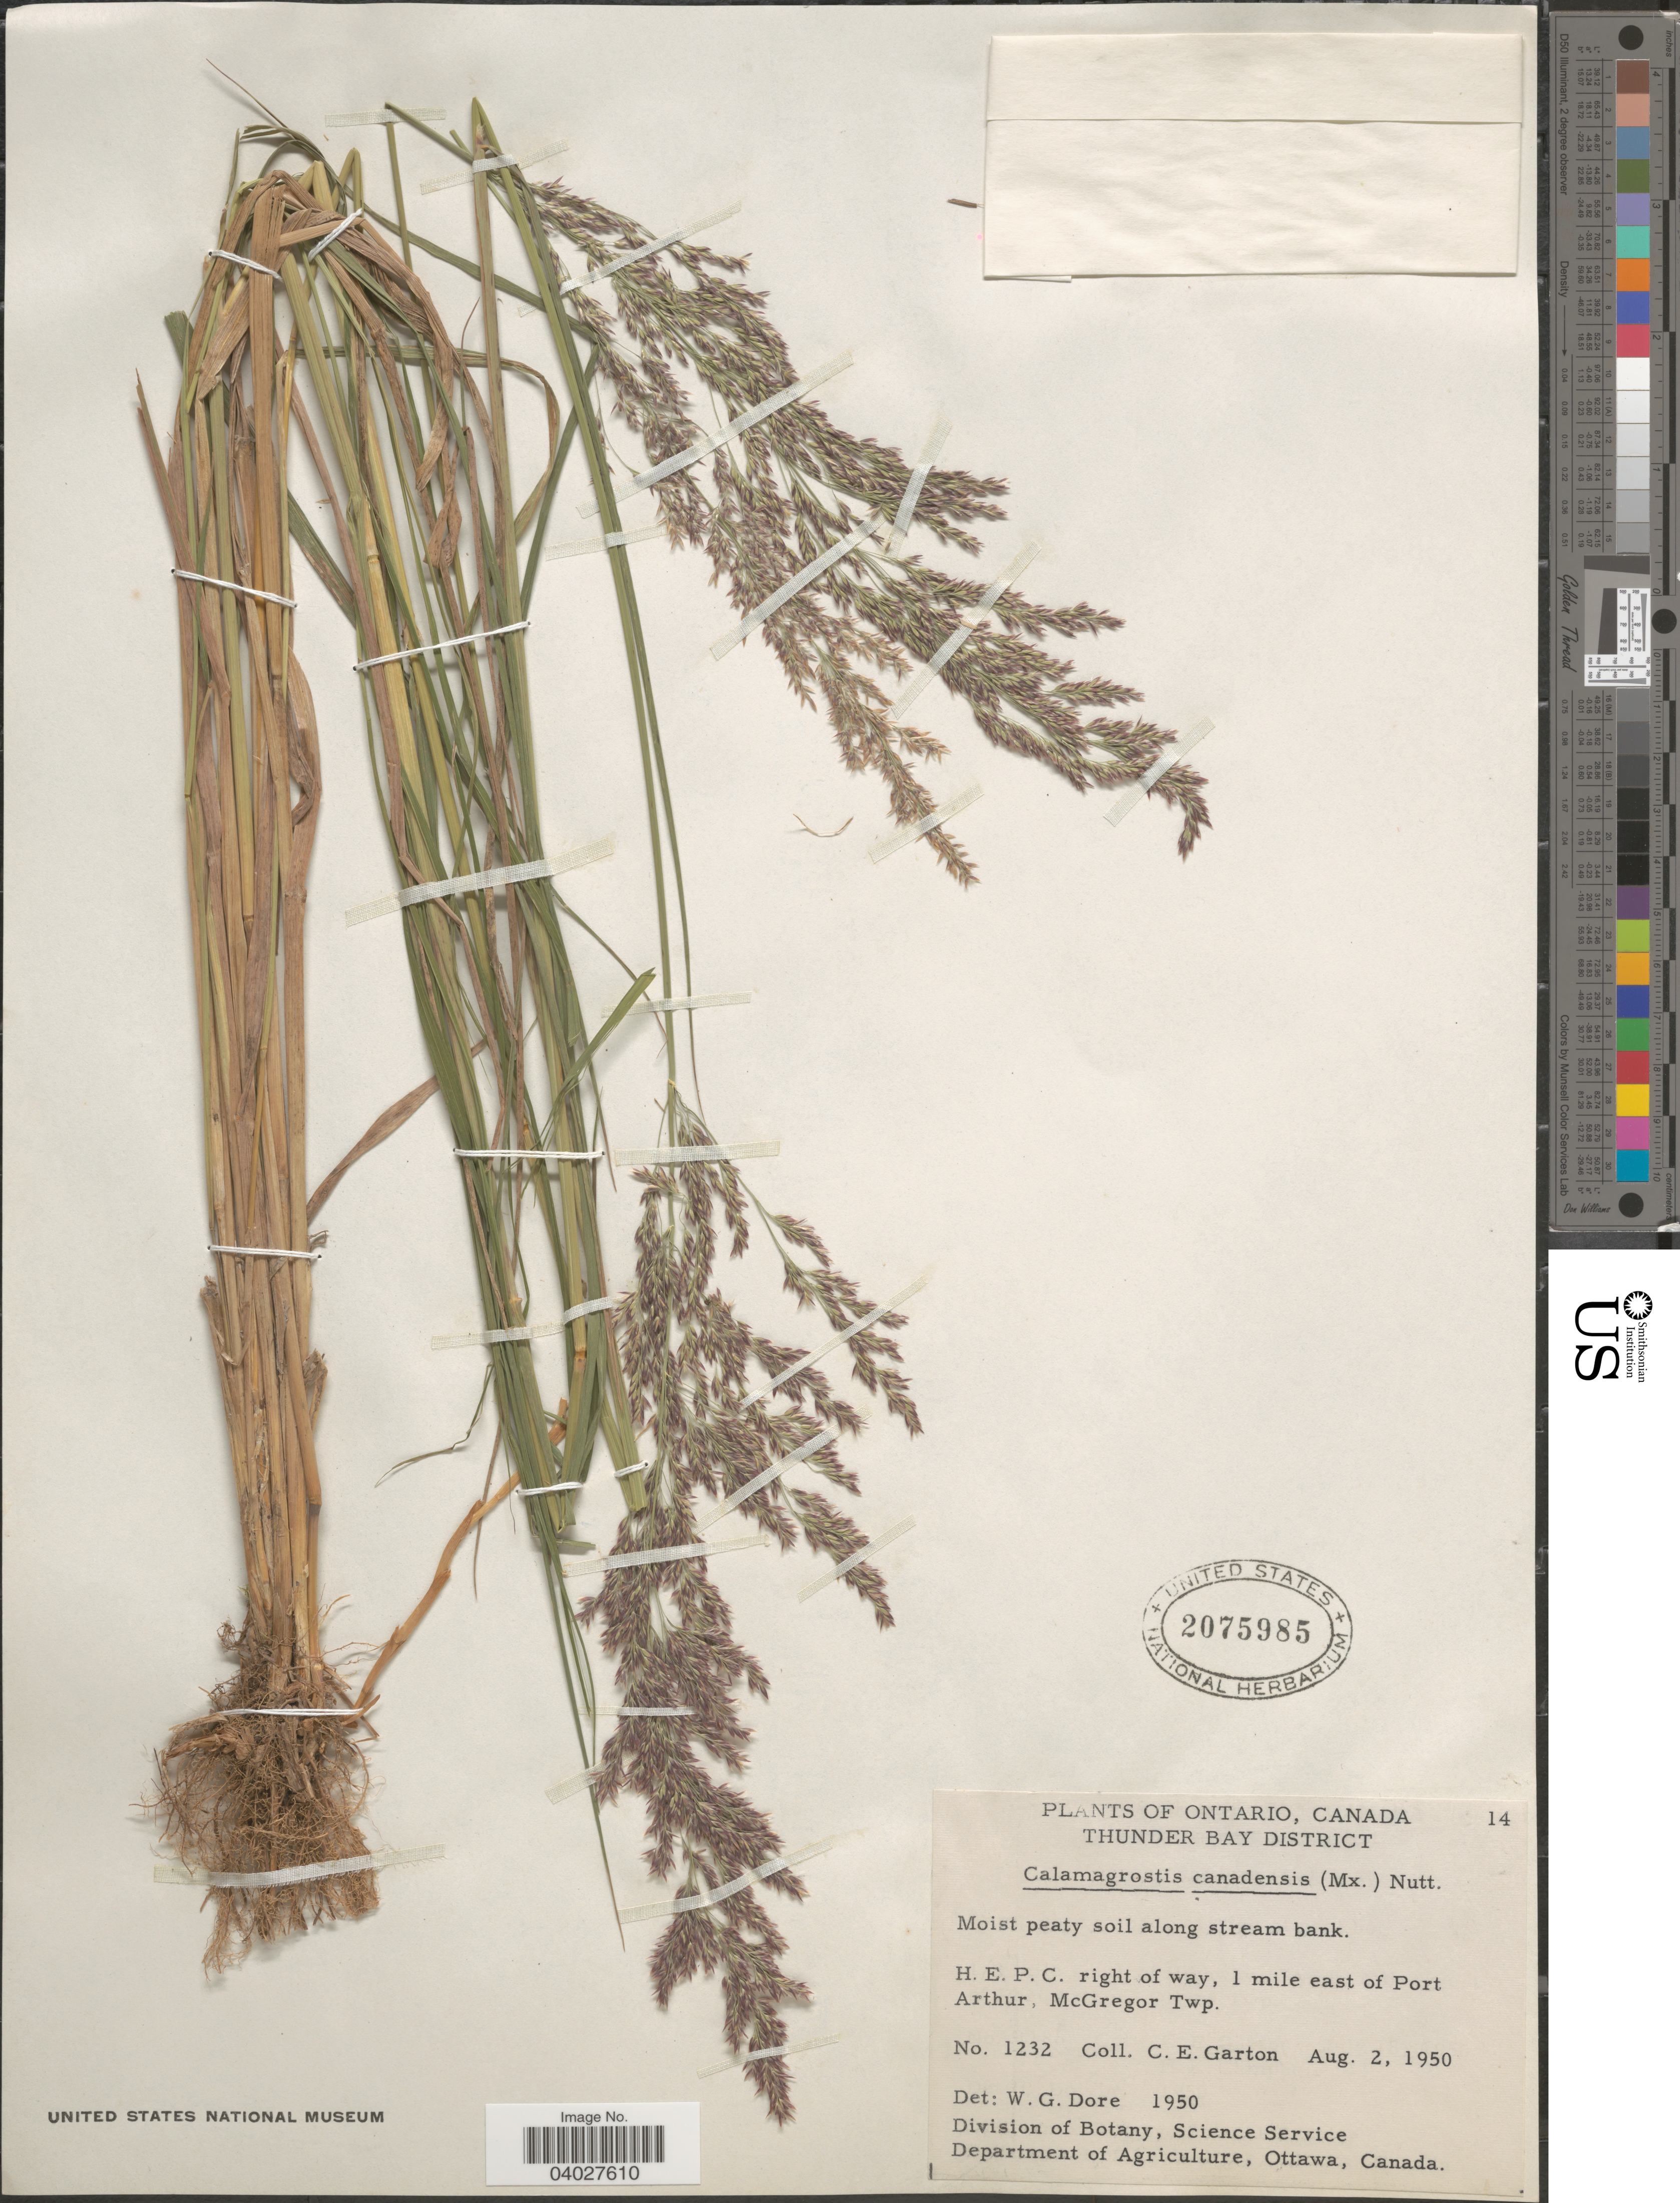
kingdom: Plantae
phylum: Tracheophyta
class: Liliopsida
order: Poales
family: Poaceae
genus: Calamagrostis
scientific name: Calamagrostis canadensis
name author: (Michx.) P. Beauv.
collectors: C. E. Garton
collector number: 1232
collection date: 1950-08-02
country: Canada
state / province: Ontario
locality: Thunder Bay District. H.E.P.C. right of way, 1 mile east of Port Arthur, McGregor Twp.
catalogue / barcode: US 2075985